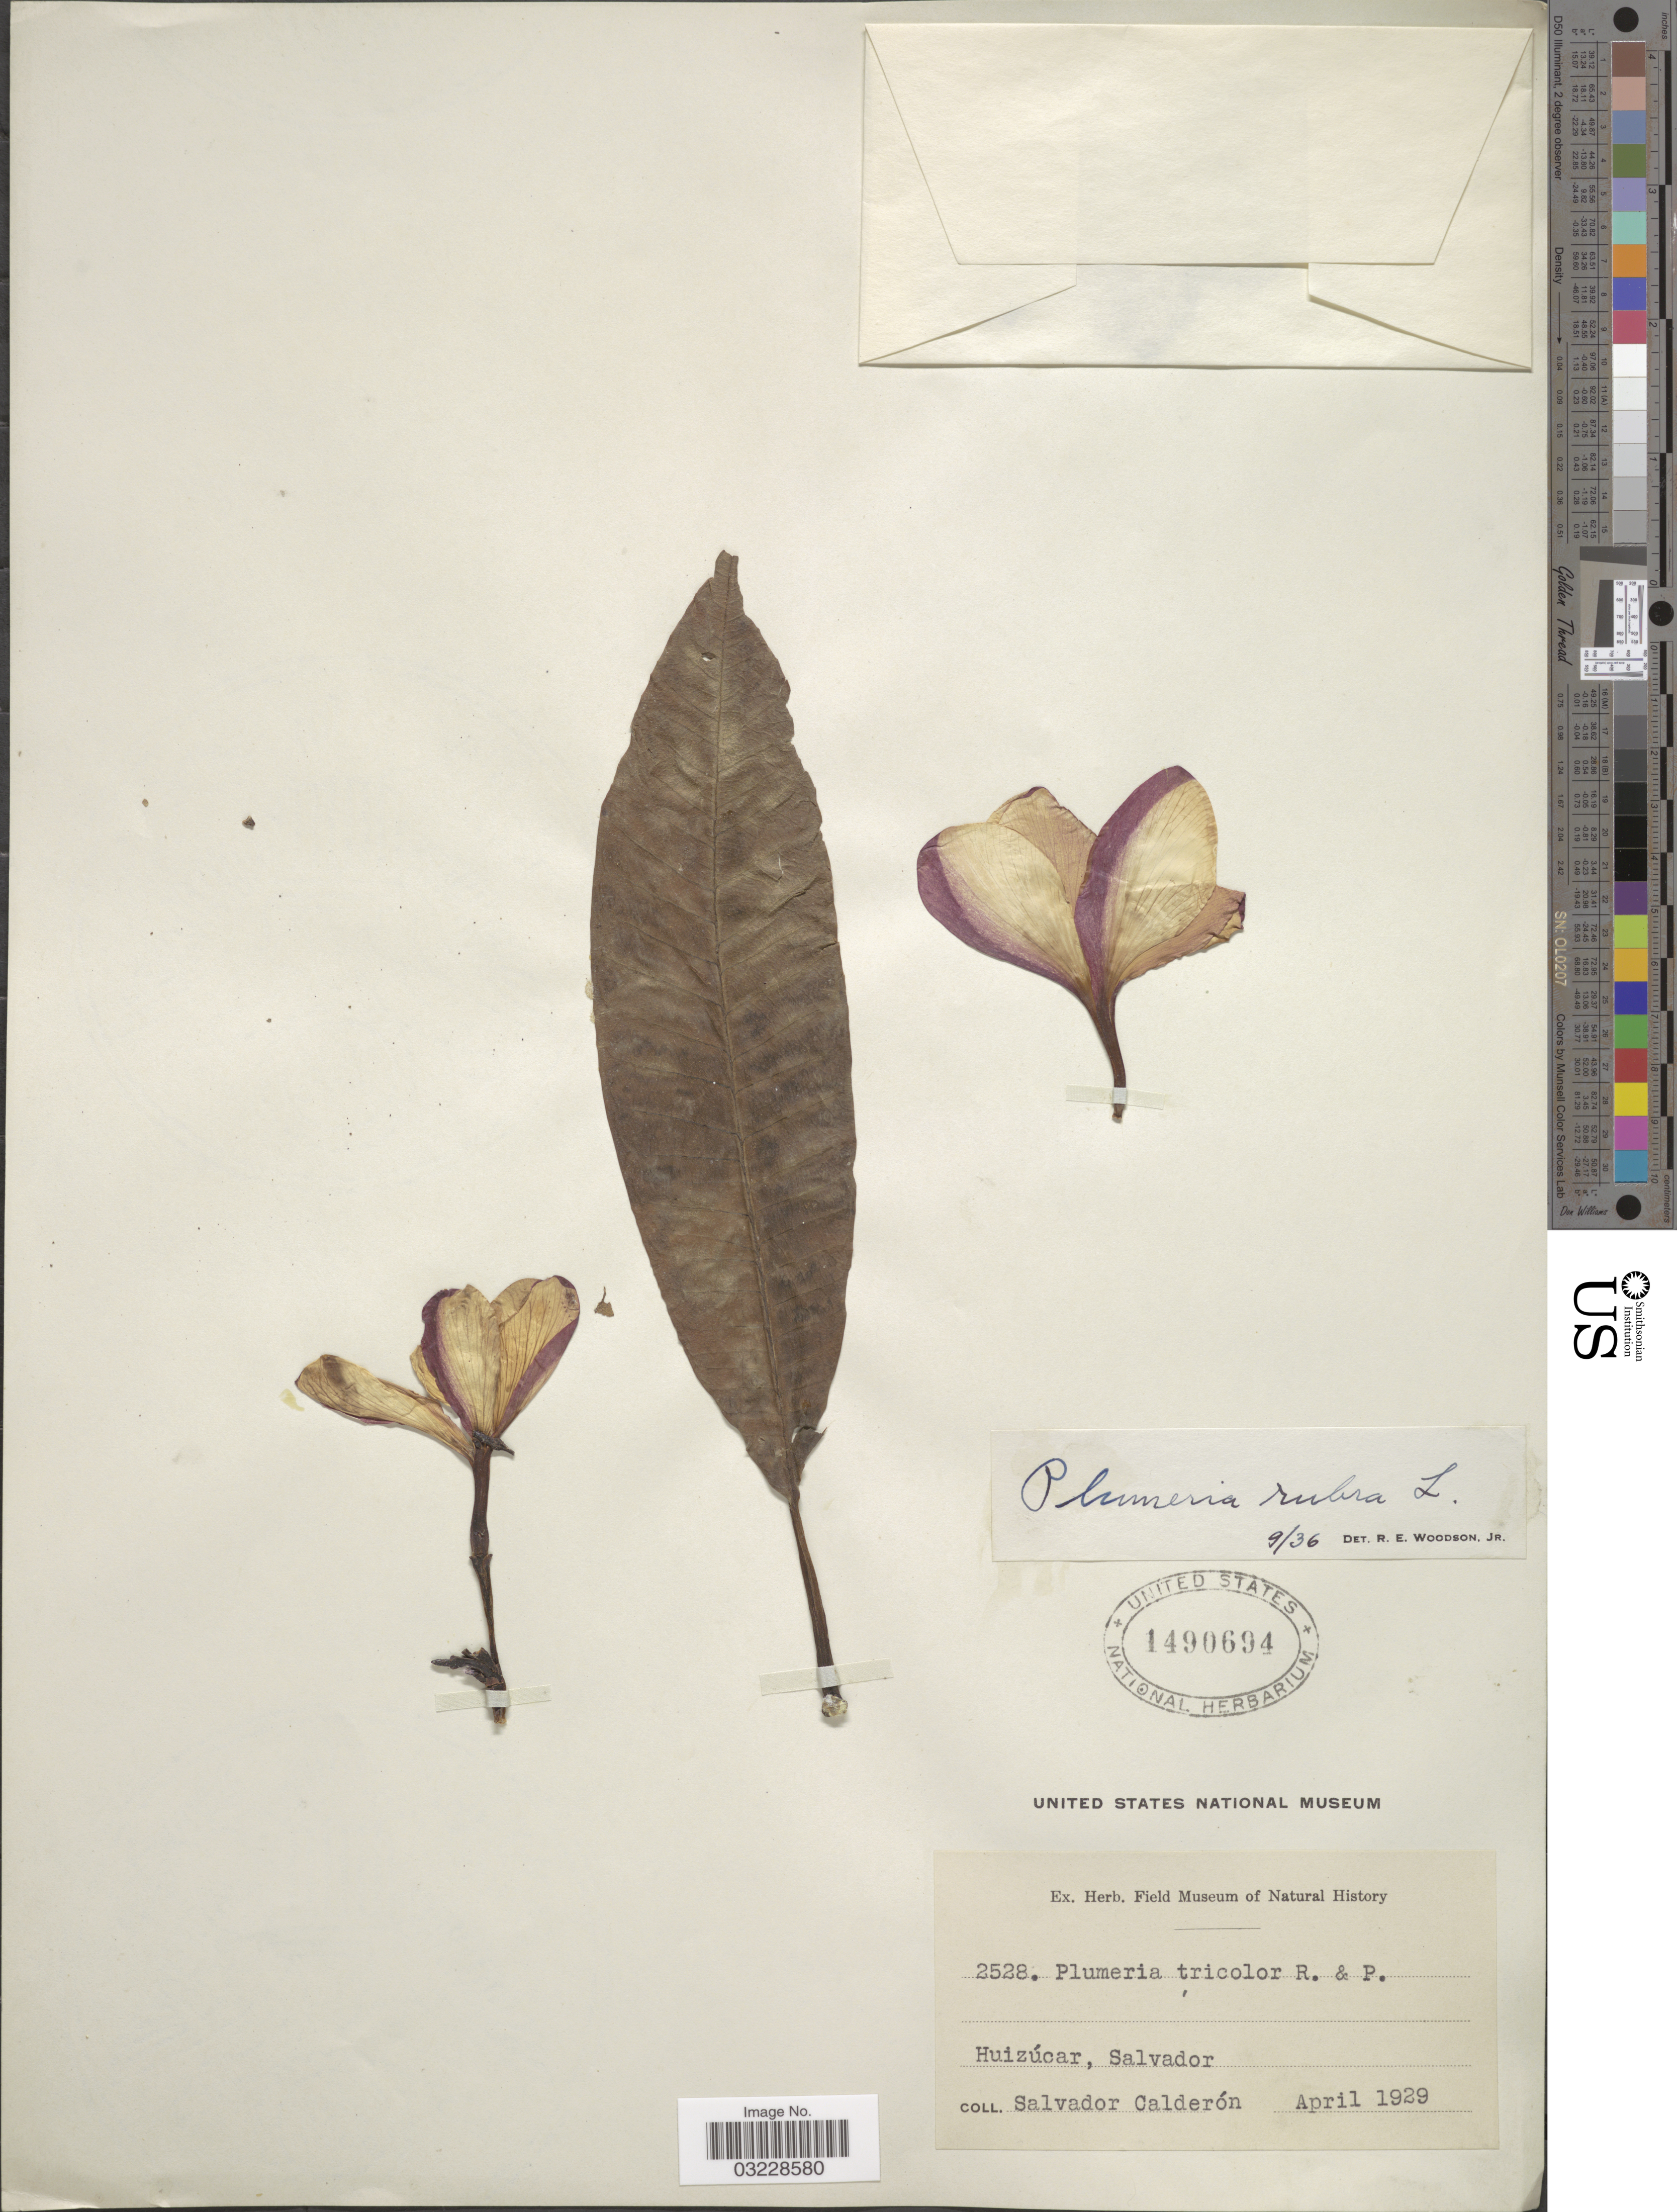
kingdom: Plantae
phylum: Tracheophyta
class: Magnoliopsida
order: Gentianales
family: Apocynaceae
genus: Plumeria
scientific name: Plumeria rubra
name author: L.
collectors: S. Calderón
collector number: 2528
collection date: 1929-04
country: El Salvador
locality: Huizúcar, Salvador.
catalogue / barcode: US 1490694